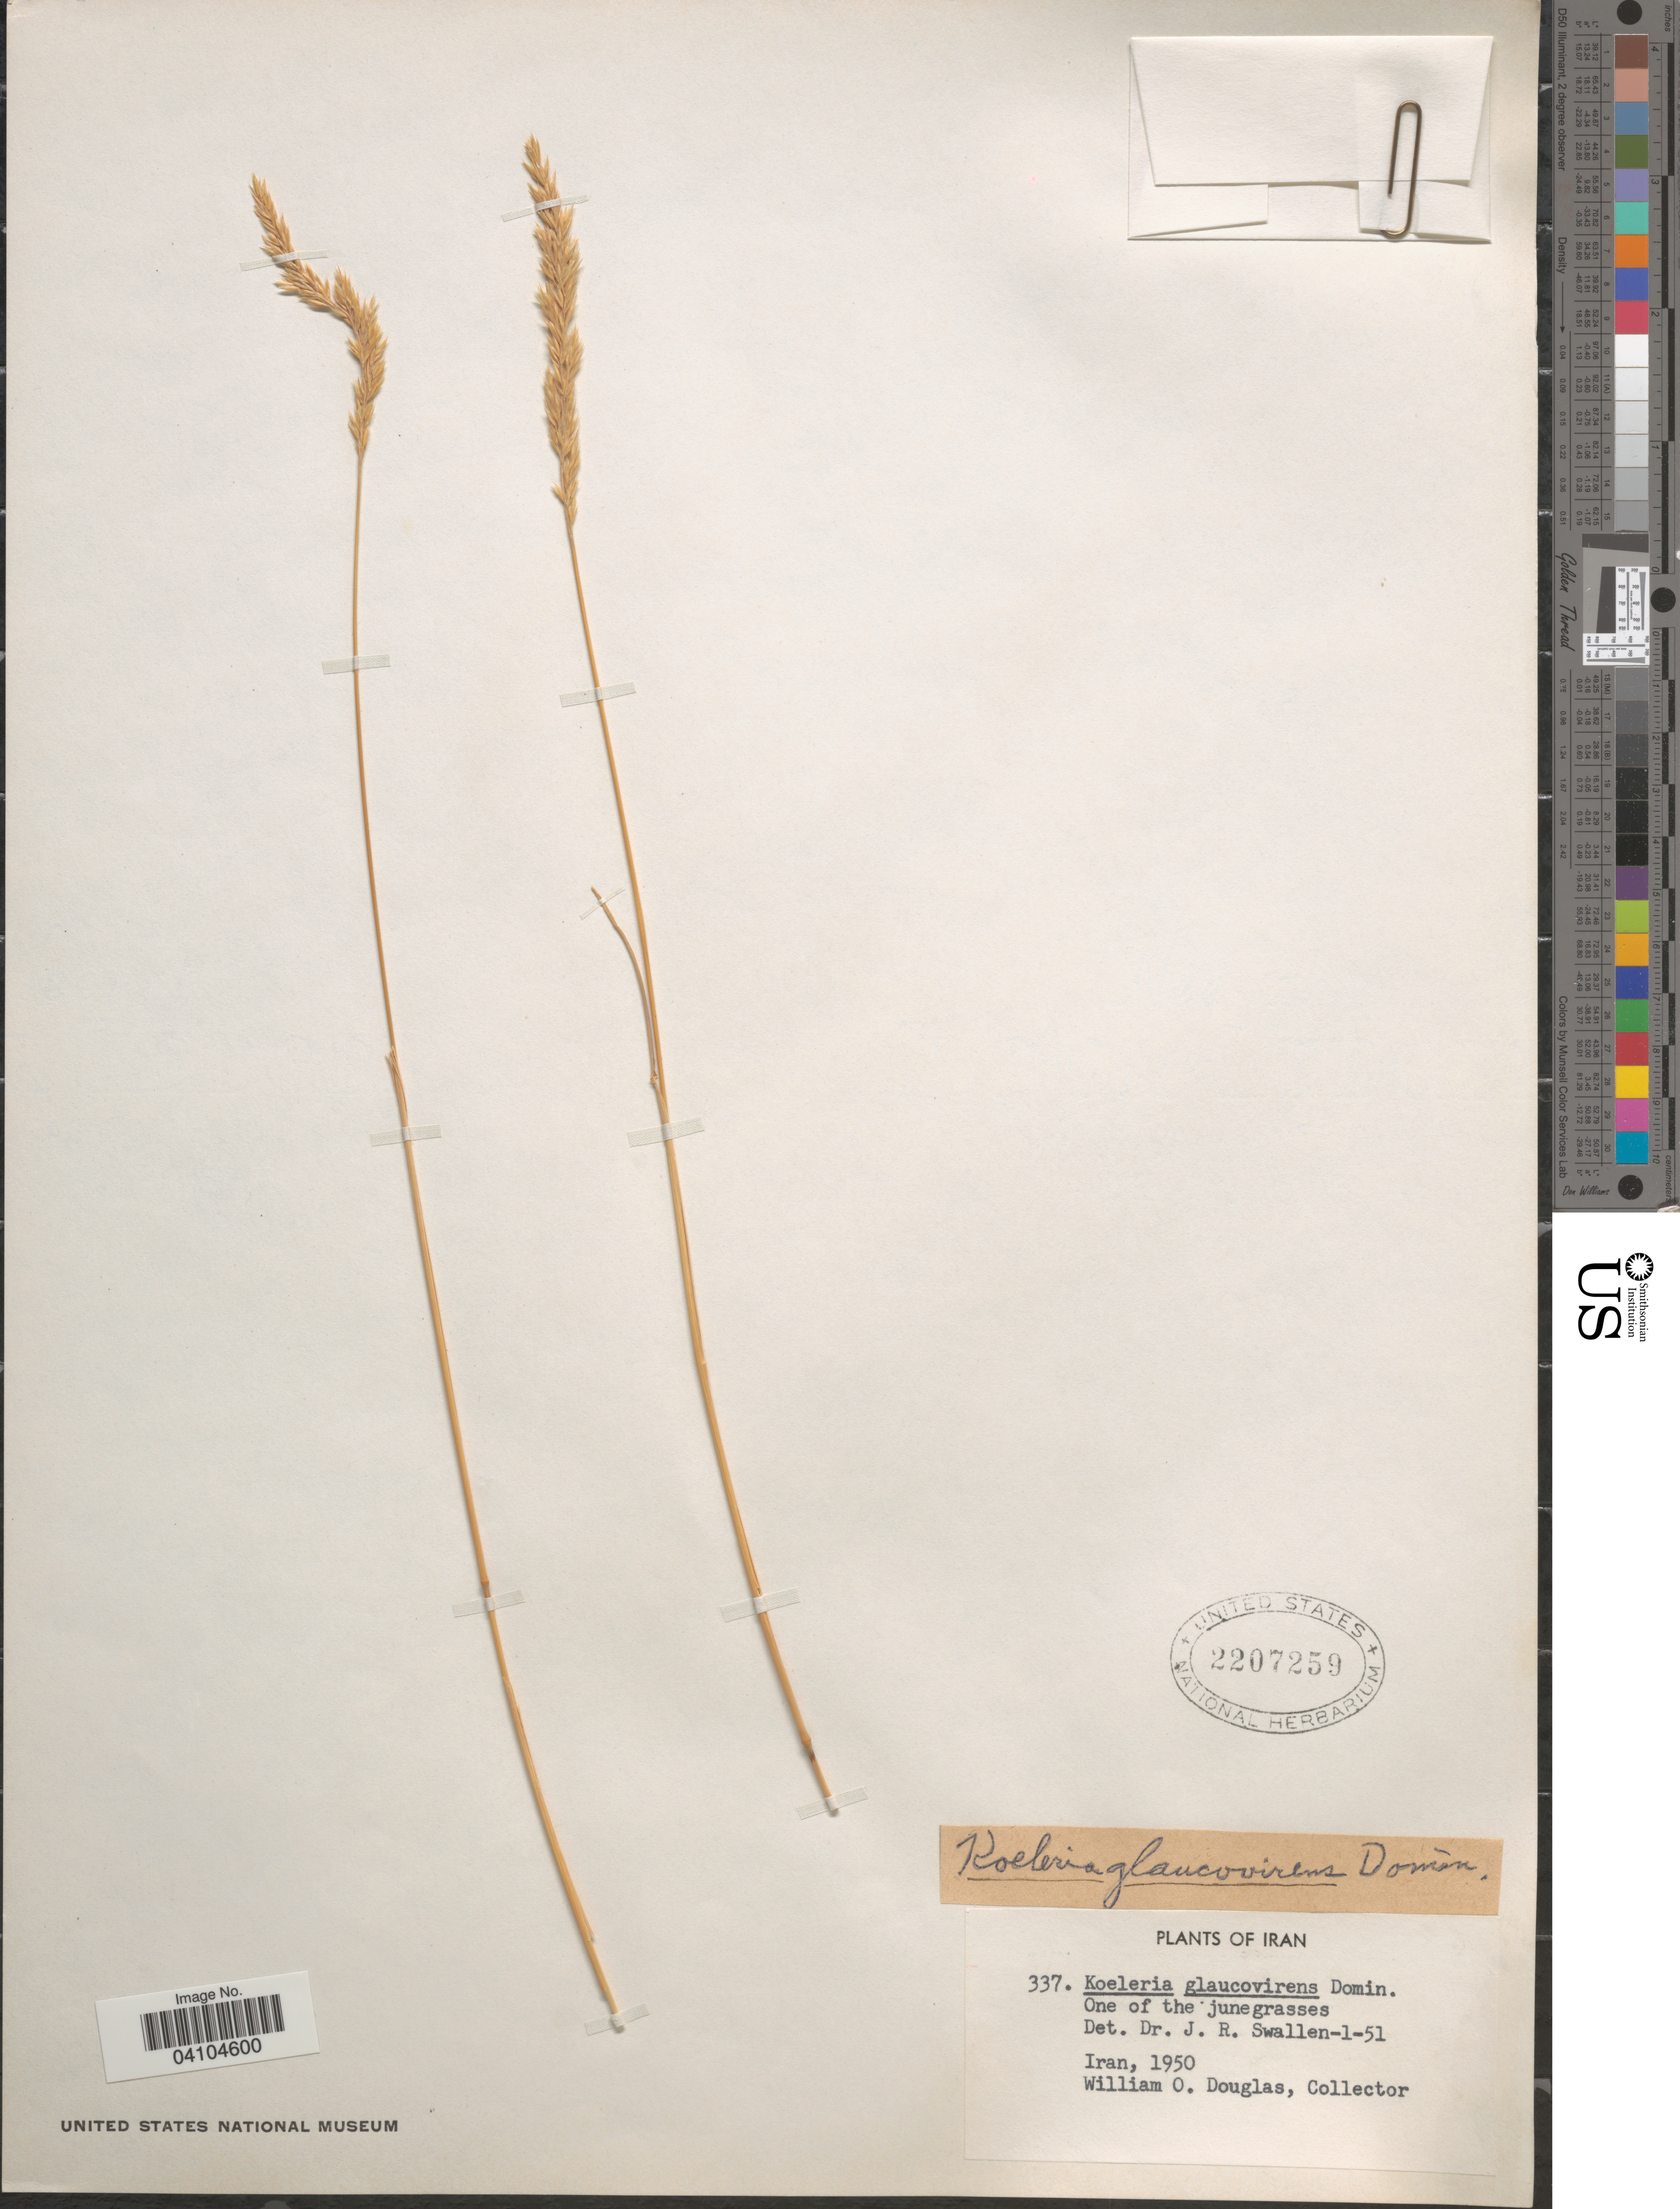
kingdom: Plantae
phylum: Tracheophyta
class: Liliopsida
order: Poales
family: Poaceae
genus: Koeleria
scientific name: Koeleria macrantha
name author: (Ledeb.) Schult.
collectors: W. Douglas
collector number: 337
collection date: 1950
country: Iran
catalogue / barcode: US 2207259